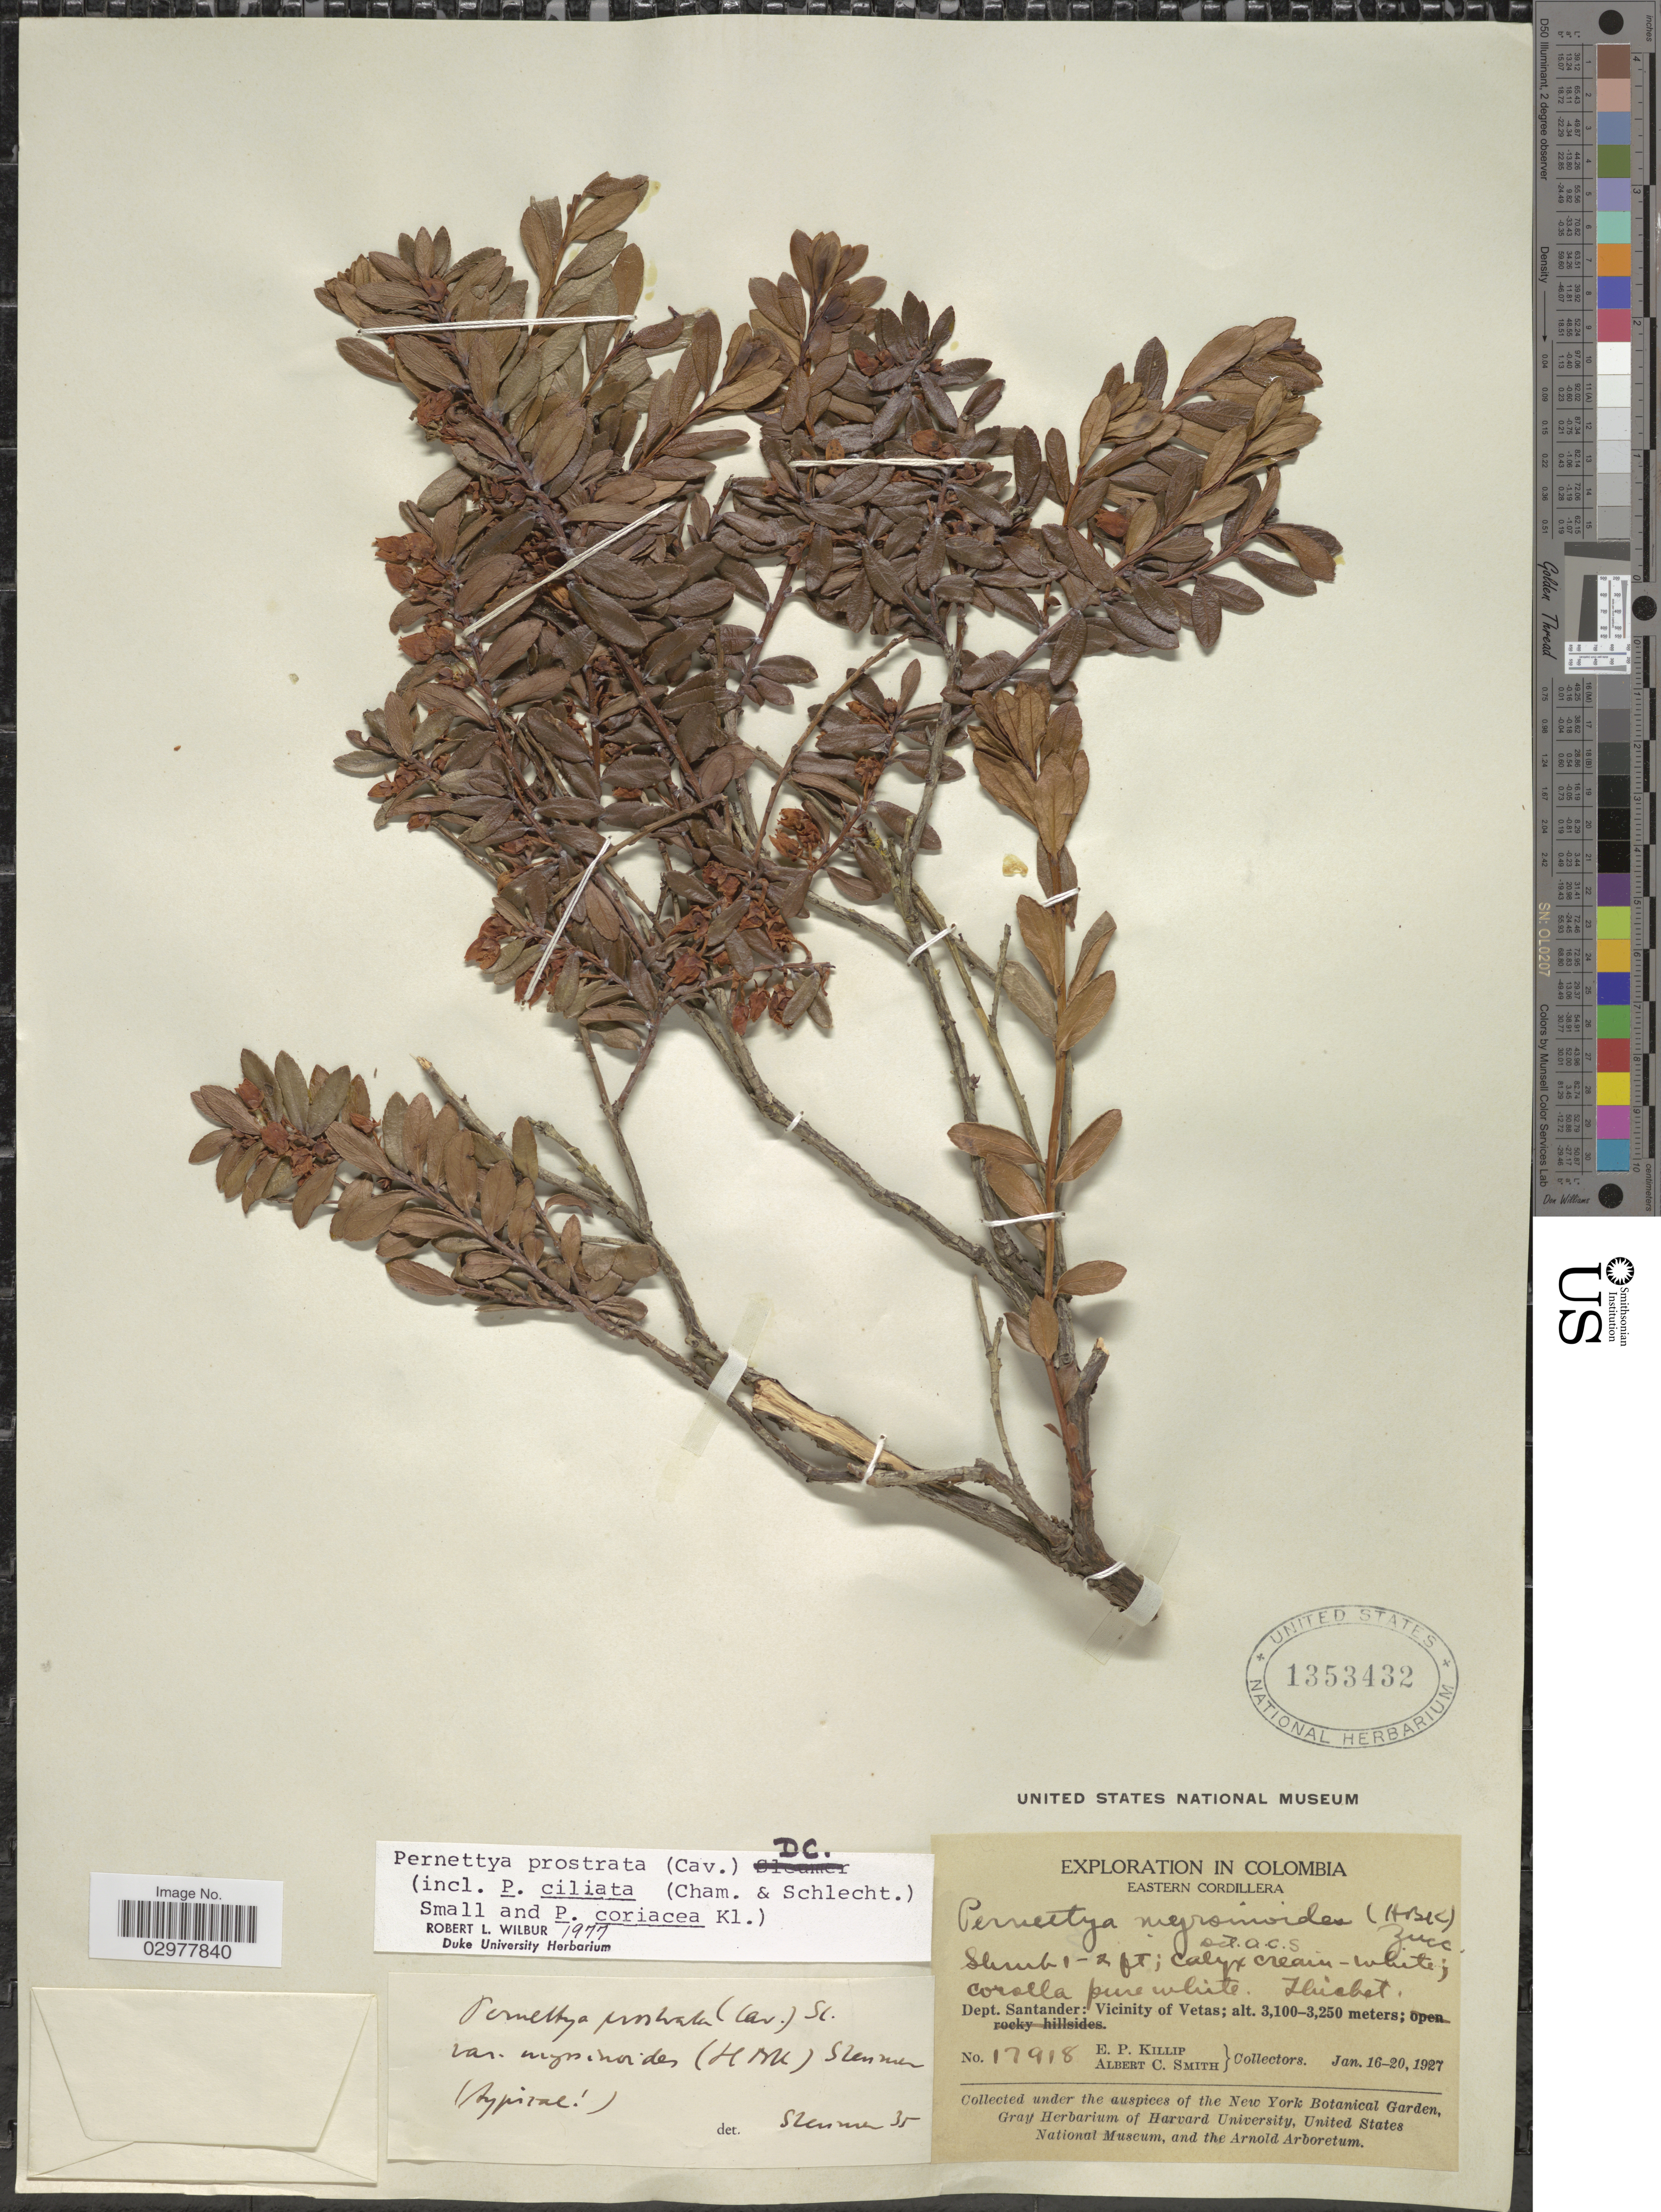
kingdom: Plantae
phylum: Tracheophyta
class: Magnoliopsida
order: Ericales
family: Ericaceae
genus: Pernettya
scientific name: Pernettya prostrata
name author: (Cav.) DC.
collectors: E. P. Killip & A. C. Smith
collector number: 17918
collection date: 1927-01-16/1927-01-20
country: Colombia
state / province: Santander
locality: Eastern Cordillera. Dept. Santander: Vicinity of Vetas.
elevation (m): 3100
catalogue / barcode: US 1353432